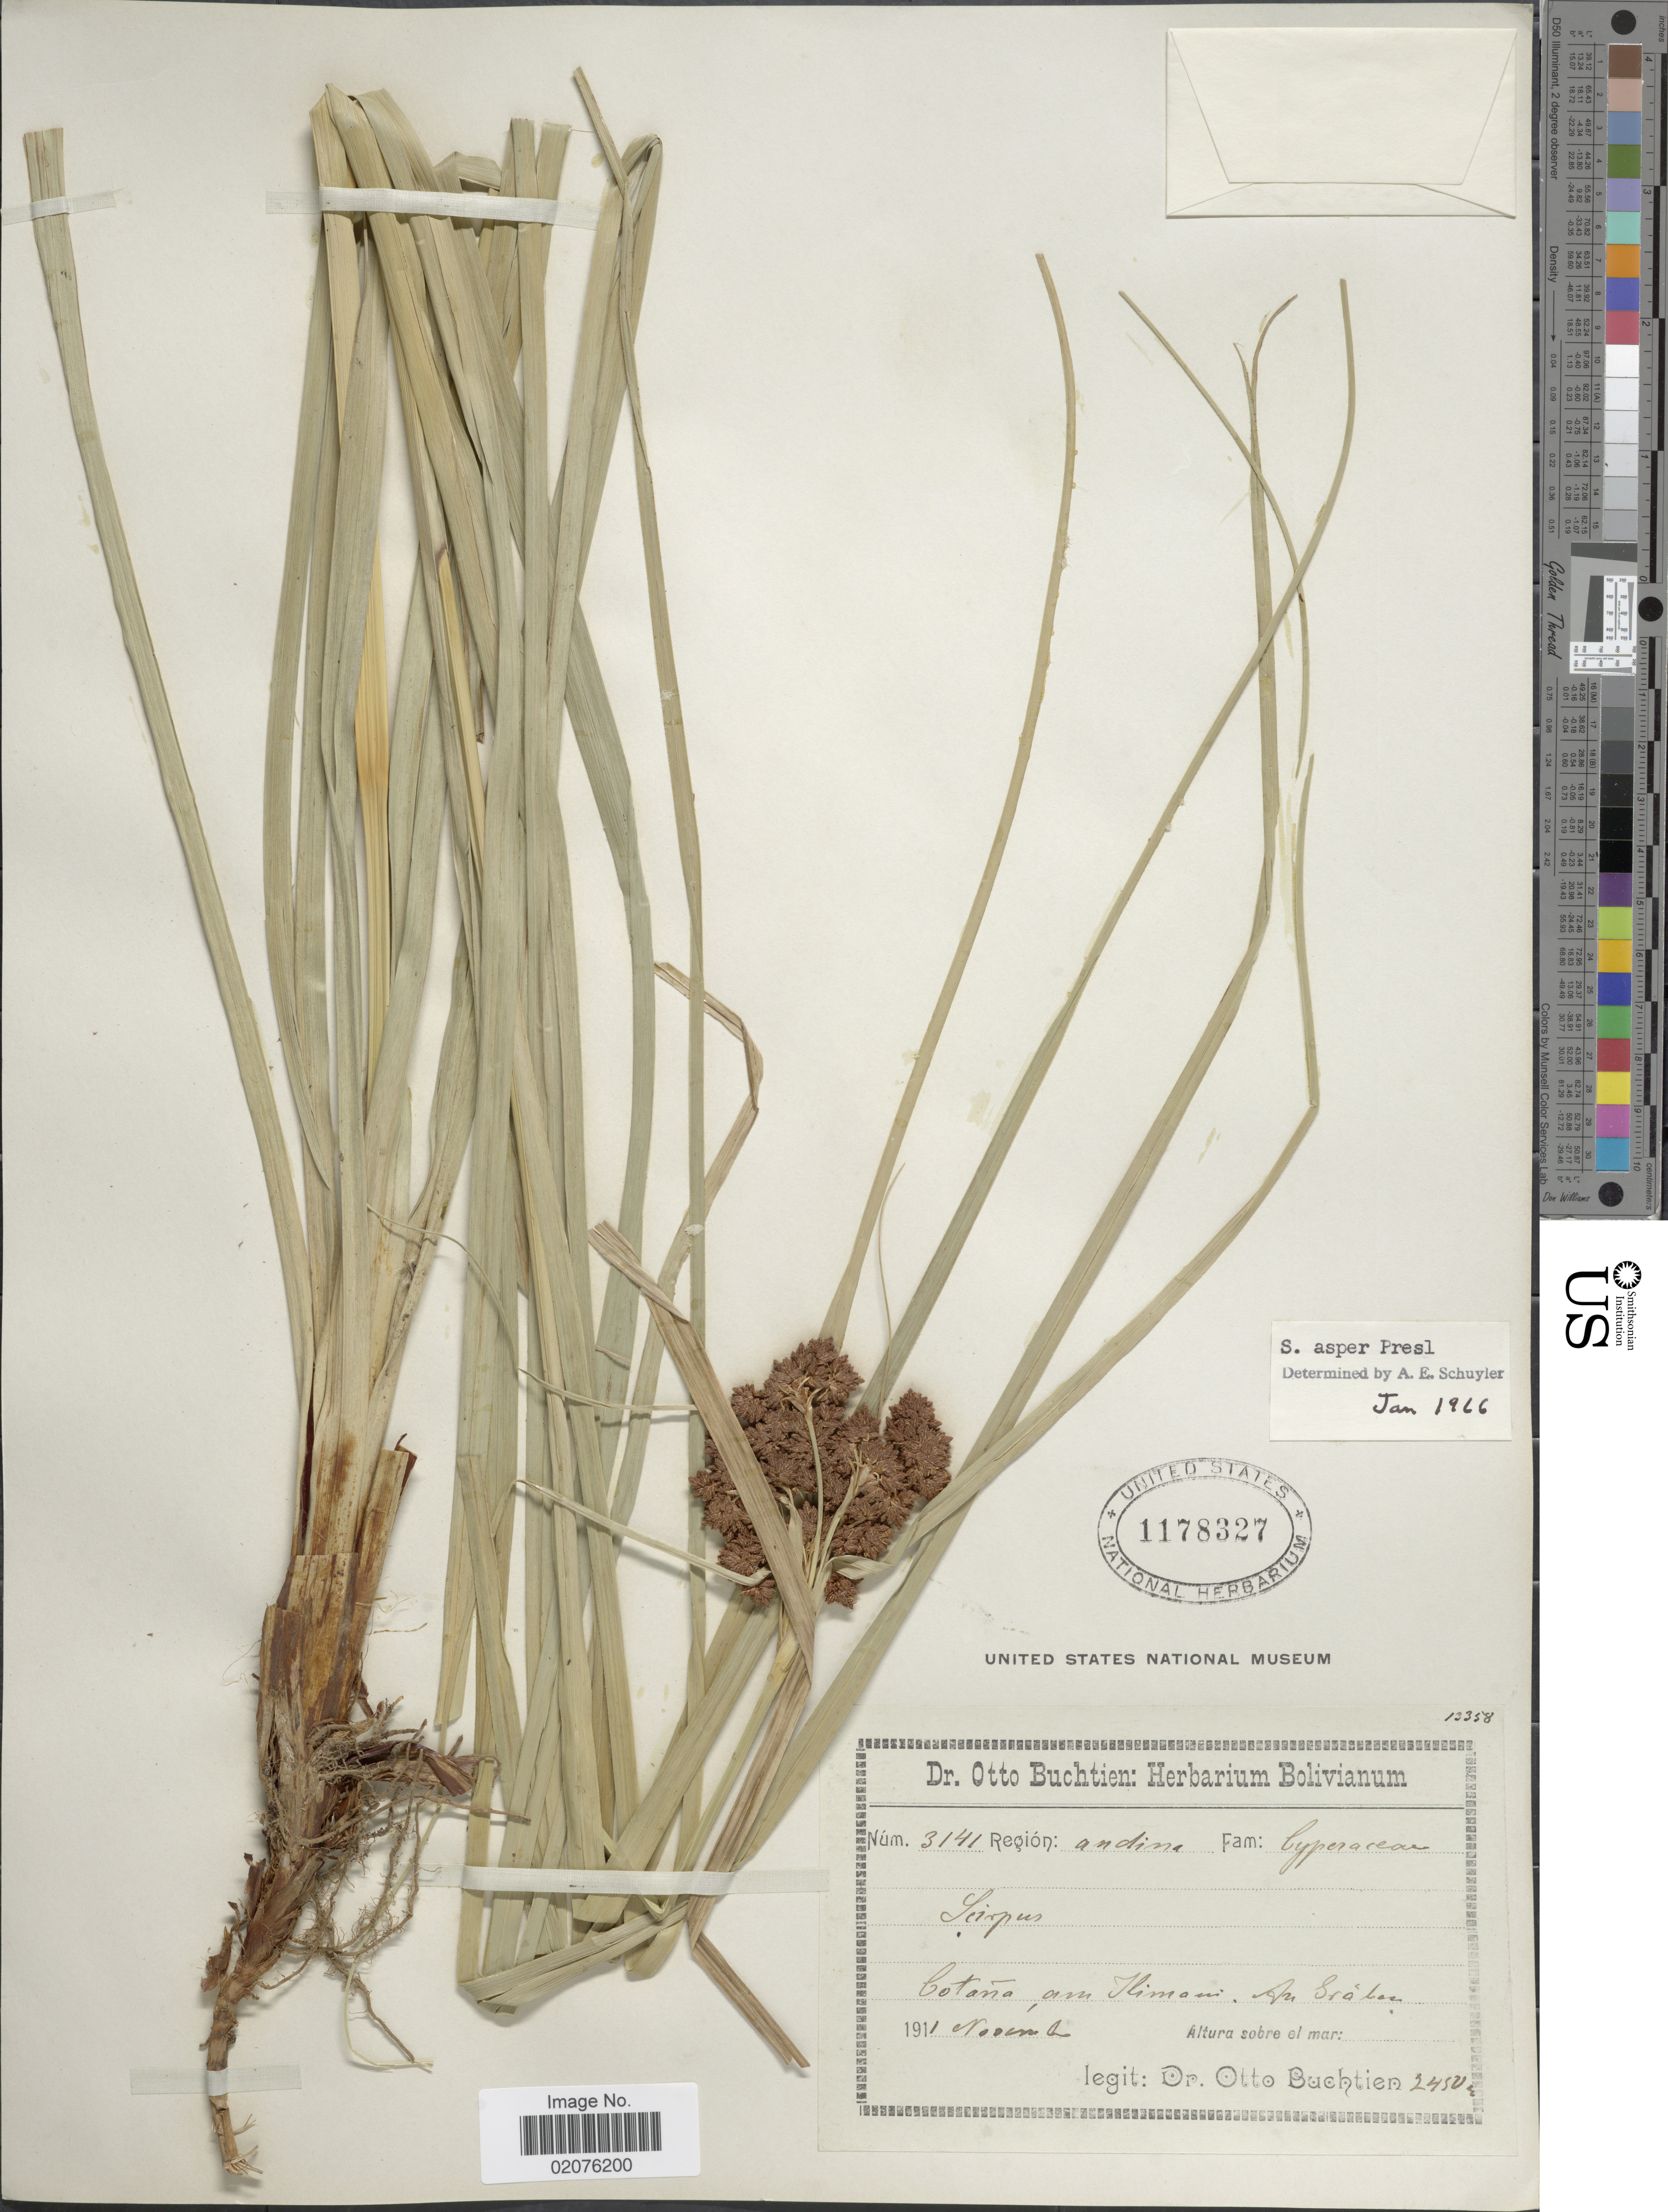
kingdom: Plantae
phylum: Tracheophyta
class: Liliopsida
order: Poales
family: Cyperaceae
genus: Rhodoscirpus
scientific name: Rhodoscirpus asper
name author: (J. Presl & C. Presl) Lév.-Bourret et al.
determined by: Strong, Mark T., (BOT), Smithsonian Institution - National Museum of Natural History (UNITED STATES)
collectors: O. Buchtien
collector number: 3141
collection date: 1911-11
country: Bolivia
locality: Cotaña am Illimani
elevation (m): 2450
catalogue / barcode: US 1178327